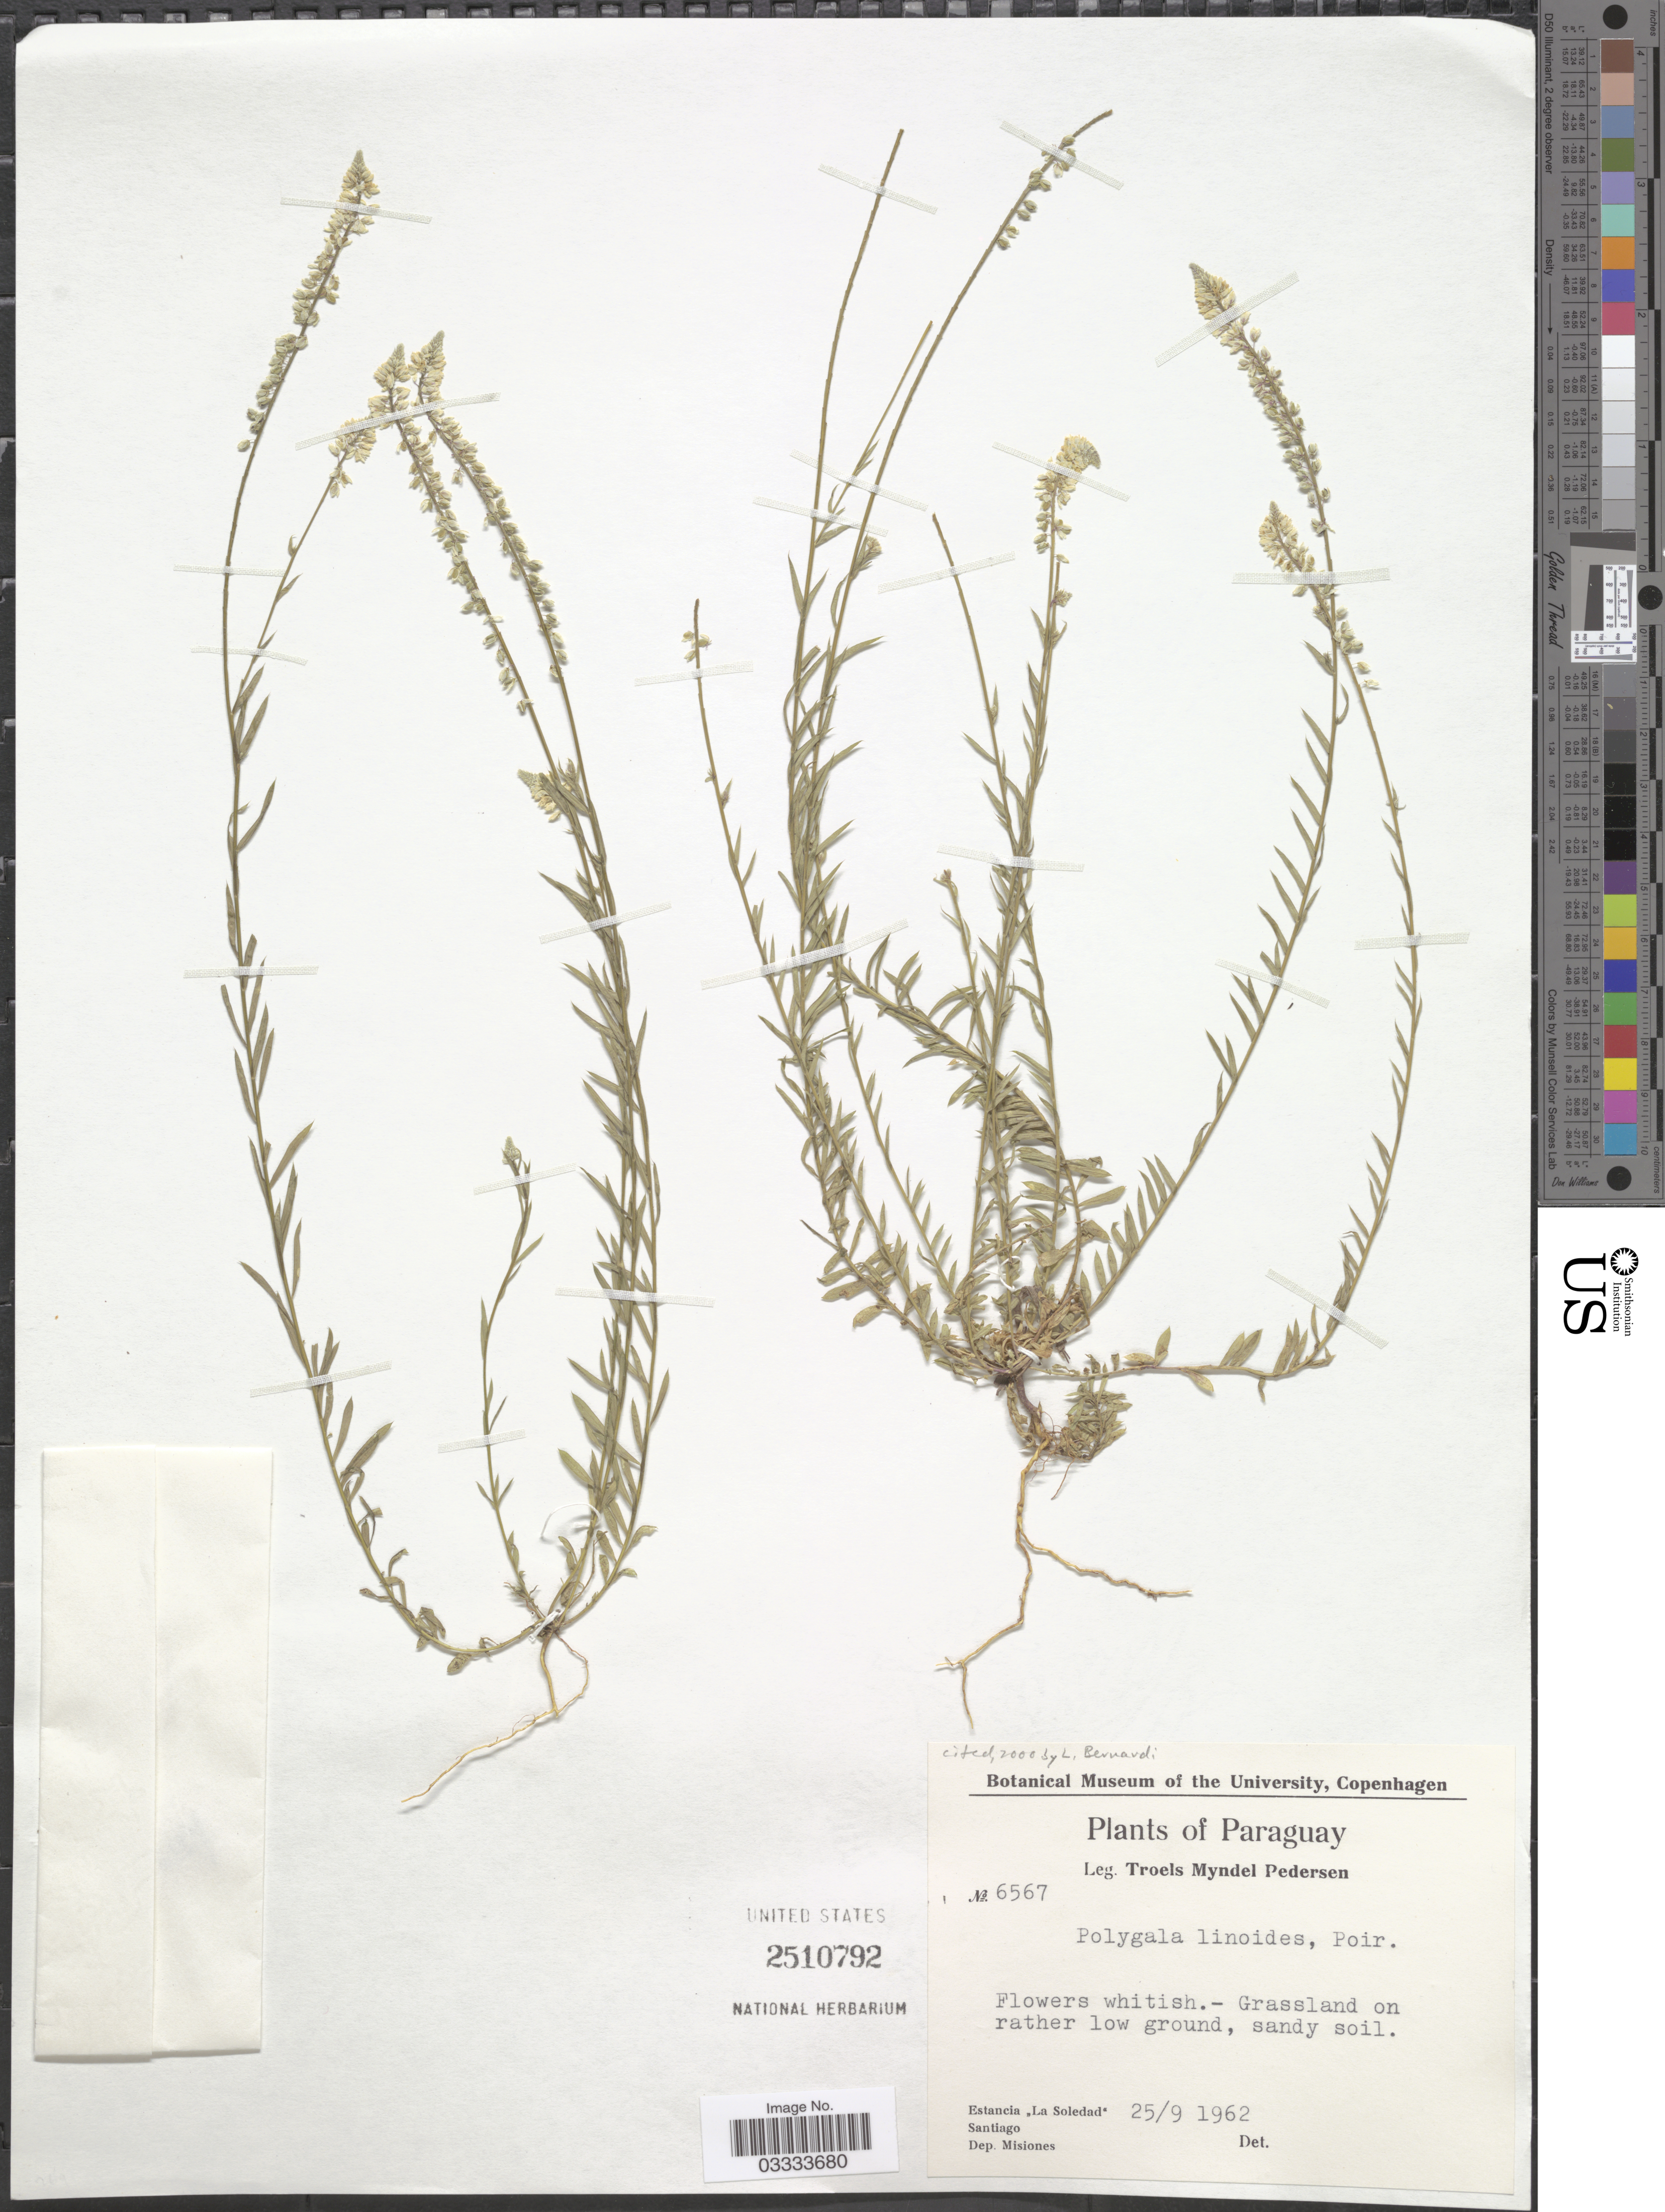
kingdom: Plantae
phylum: Tracheophyta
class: Magnoliopsida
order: Fabales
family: Polygalaceae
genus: Polygala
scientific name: Polygala linoides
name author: Poir.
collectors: T. Pederson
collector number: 6567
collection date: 1962-09-25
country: Paraguay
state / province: Misiones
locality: Estancia "La Soledad". Santiago. Dep. Misiones.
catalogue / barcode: US 2510792